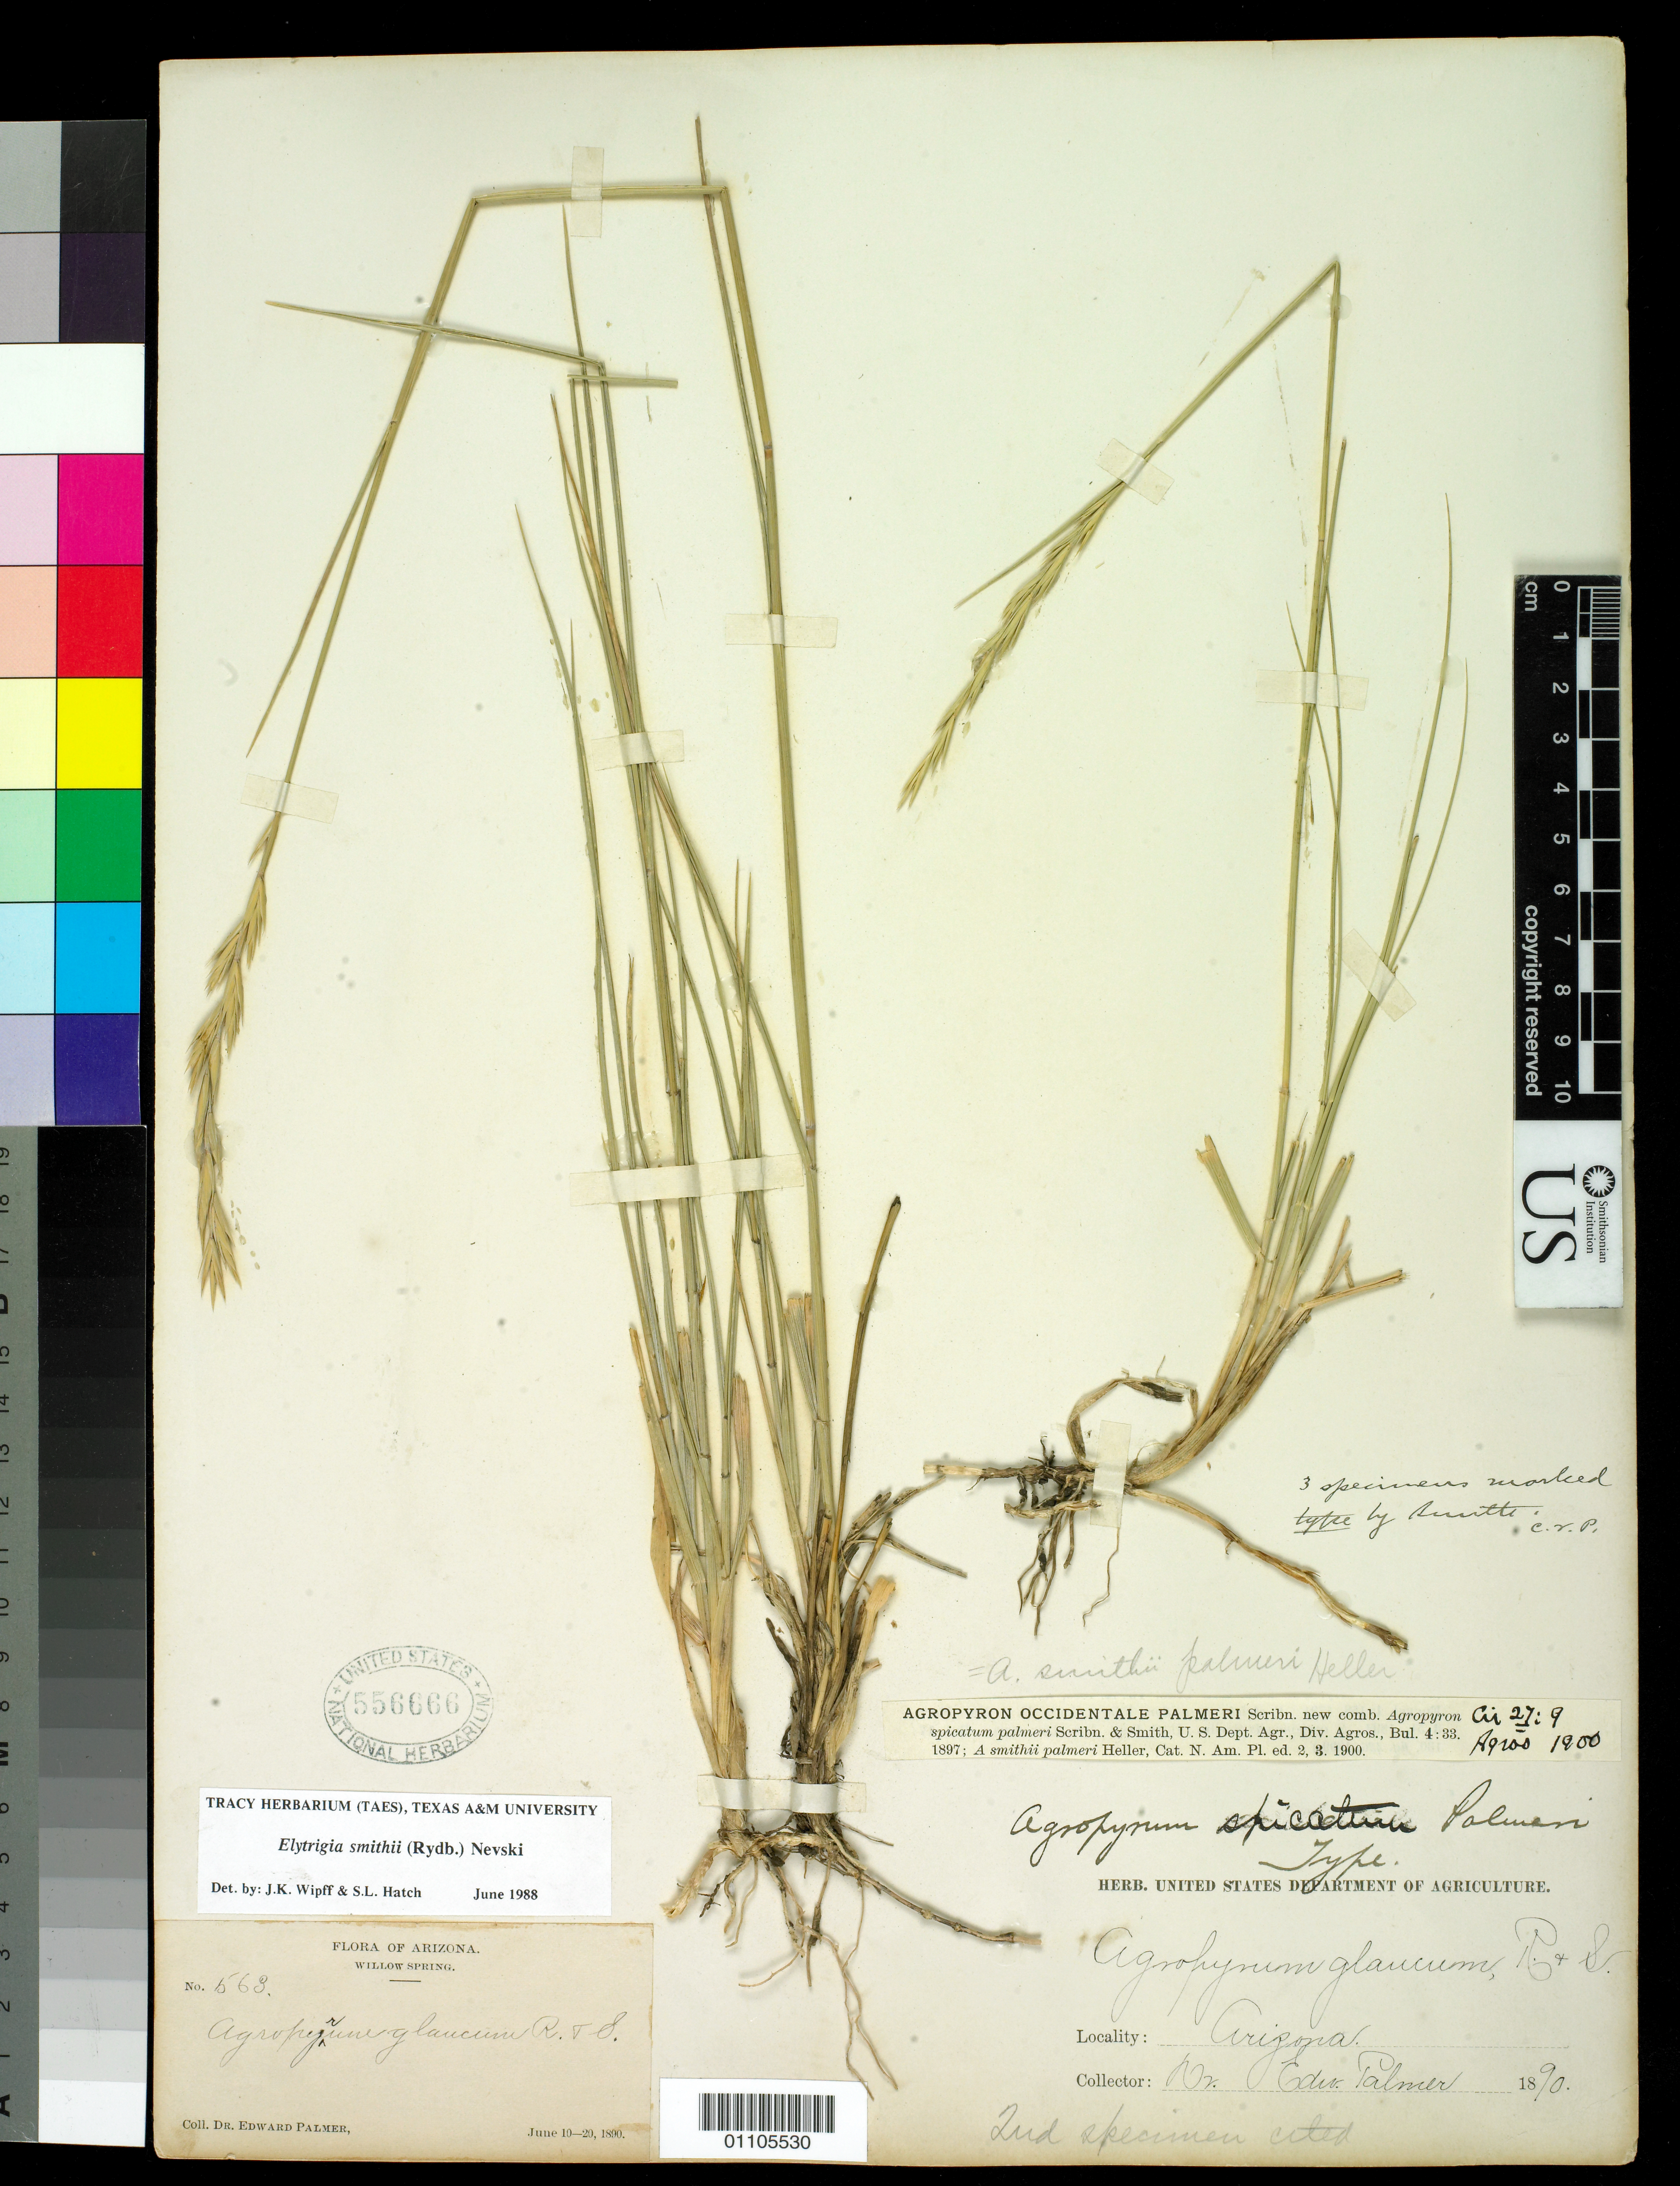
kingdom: Plantae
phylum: Tracheophyta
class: Liliopsida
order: Poales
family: Poaceae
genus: Agropyron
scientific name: Agropyron spicatum var. palmeri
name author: Scribn. & J.G. Sm.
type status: Syntype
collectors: E. Palmer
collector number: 563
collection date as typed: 10 Jun 1890 to 20 Jun 1890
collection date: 1890-06-10/1890-06-20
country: United States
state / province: Arizona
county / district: Apache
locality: Willow Spring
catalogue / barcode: US 556666